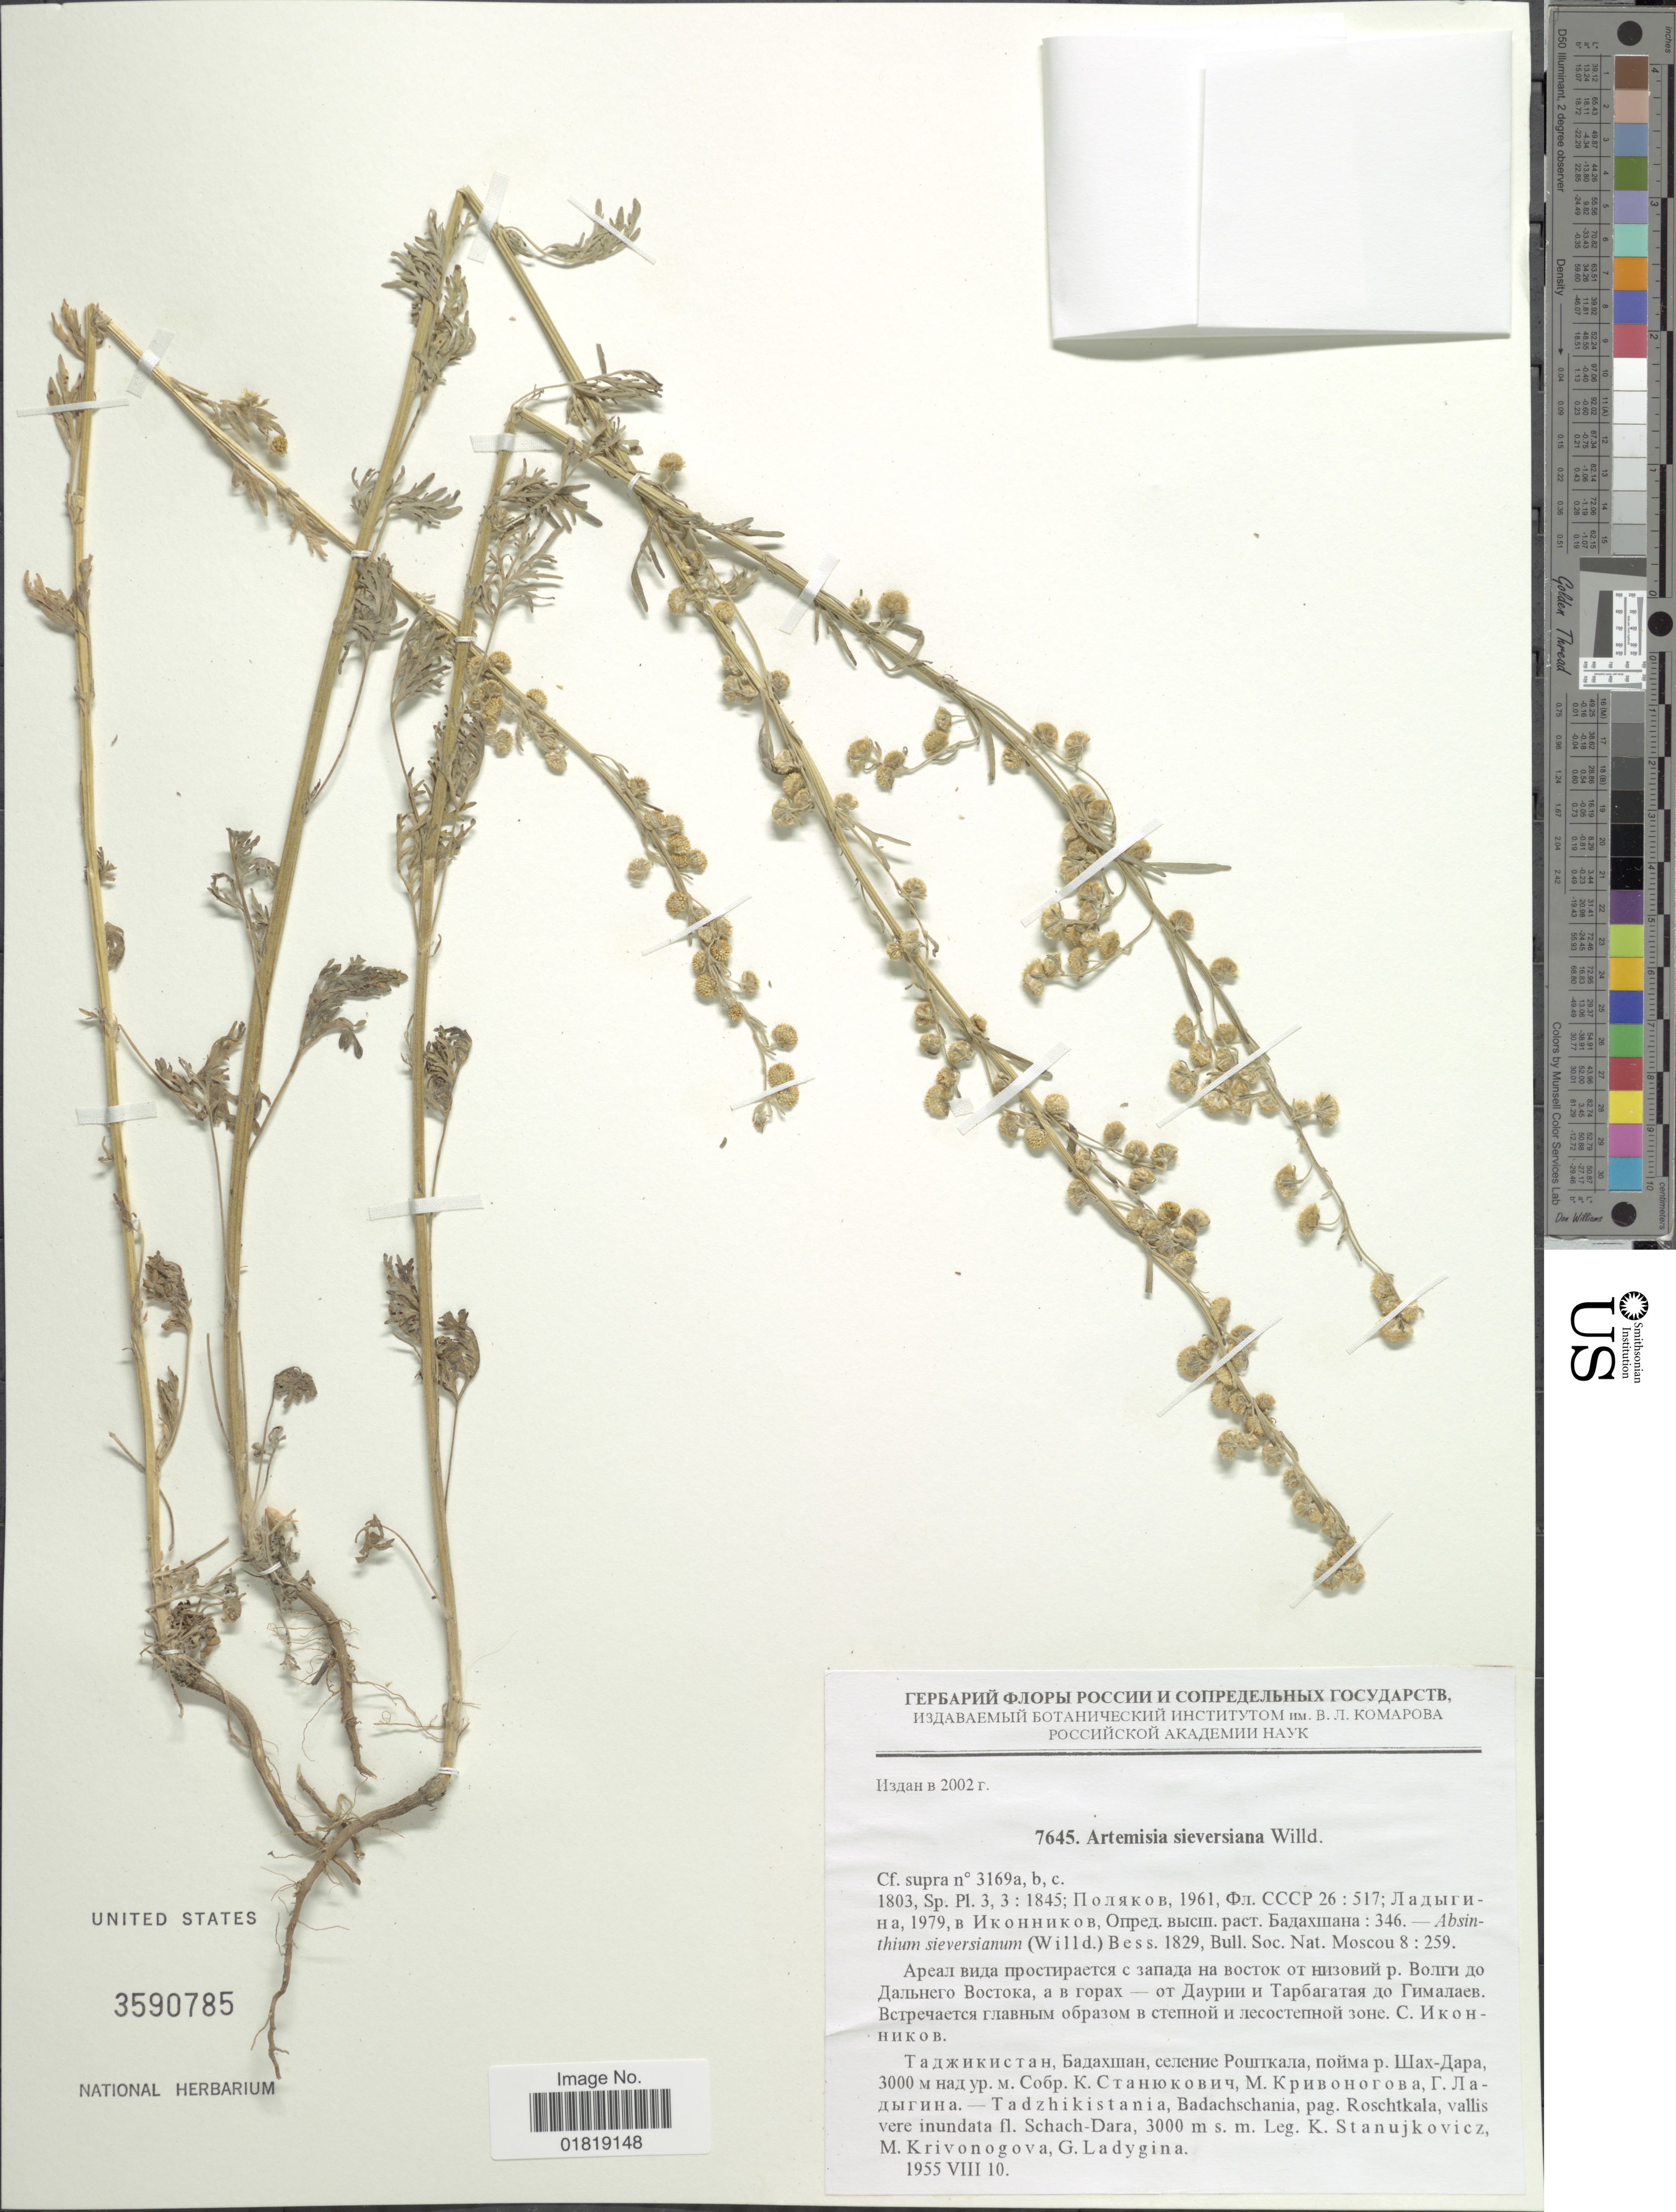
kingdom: Plantae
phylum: Tracheophyta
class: Magnoliopsida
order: Asterales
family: Asteraceae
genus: Artemisia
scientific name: Artemisia sieversiana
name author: Willd.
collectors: K. Stanjukovicz, M. Krivonogova & G. M. Ladygina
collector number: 7645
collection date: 1955-08-10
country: Tajikistan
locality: Tadzhikistania, Nadachschania, pag. Roschtkala, vallis vere inundata fl. Schach-Dara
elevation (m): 3000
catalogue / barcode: US 3590785